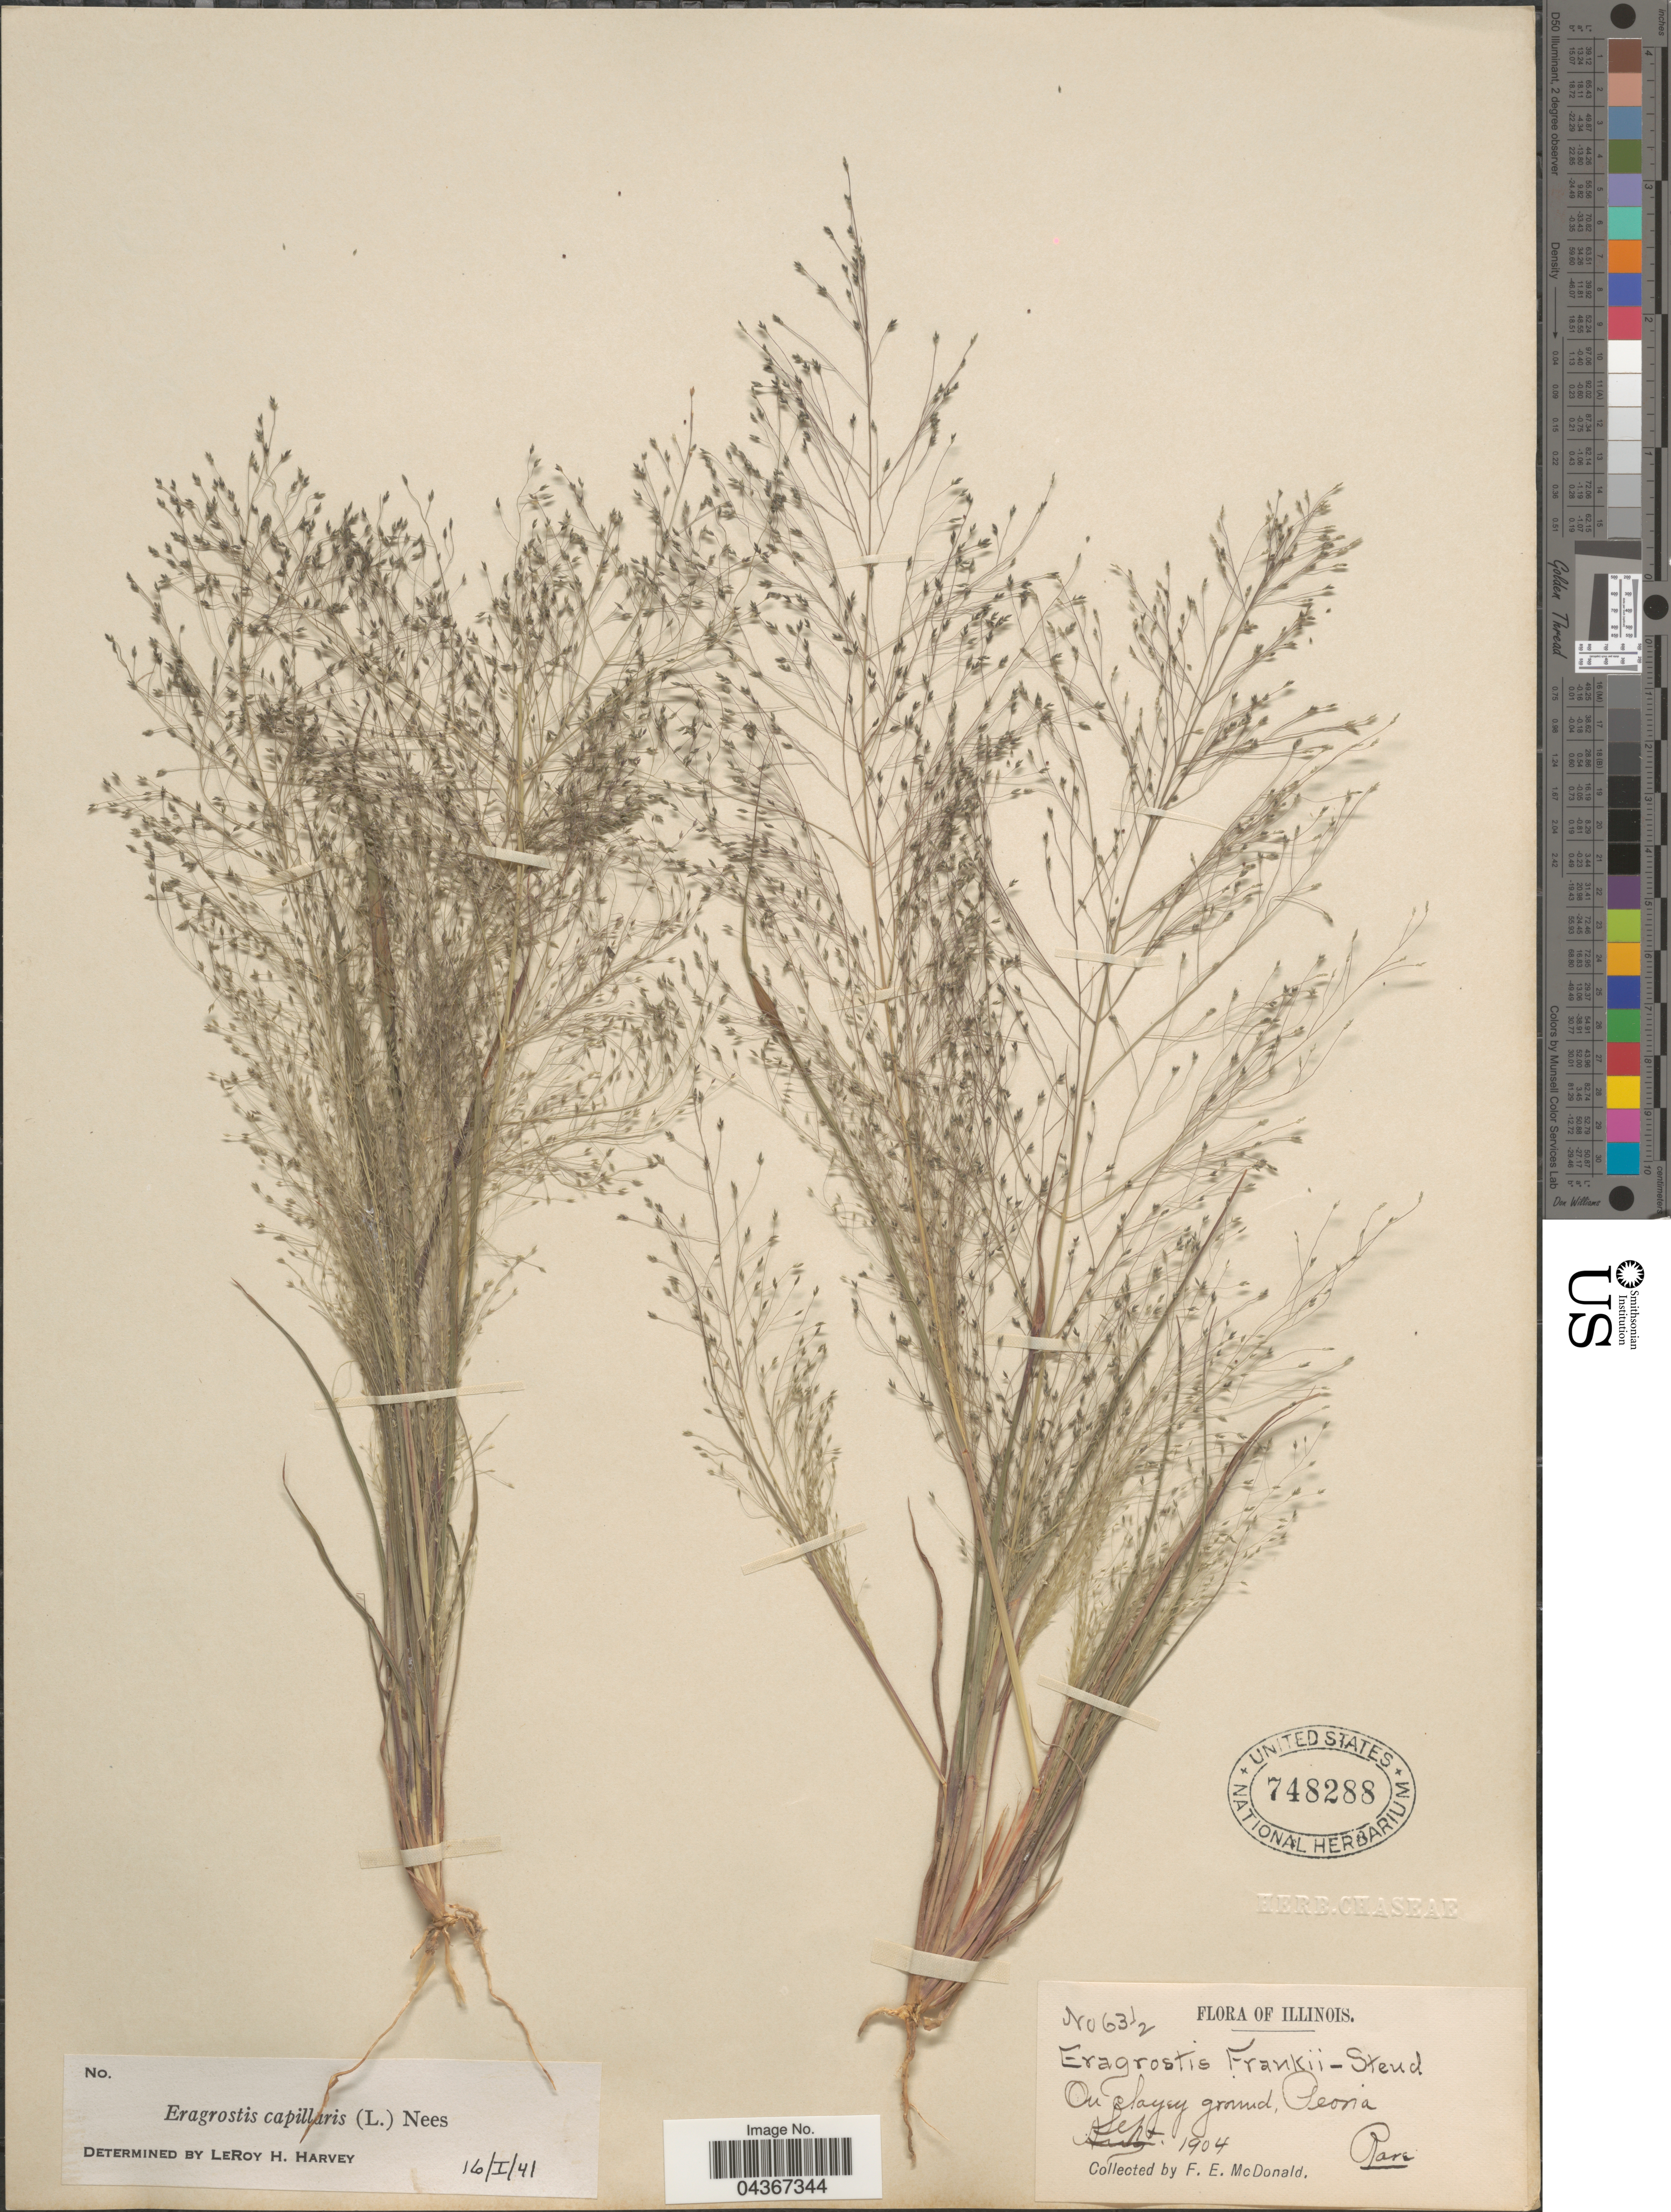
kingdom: Plantae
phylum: Tracheophyta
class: Liliopsida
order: Poales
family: Poaceae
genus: Eragrostis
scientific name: Eragrostis capillaris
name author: (L.) Nees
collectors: F. E. McDonald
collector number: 63½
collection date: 1904-09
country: United States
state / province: Illinois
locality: On clayey ground, Peoria.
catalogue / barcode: US 748288